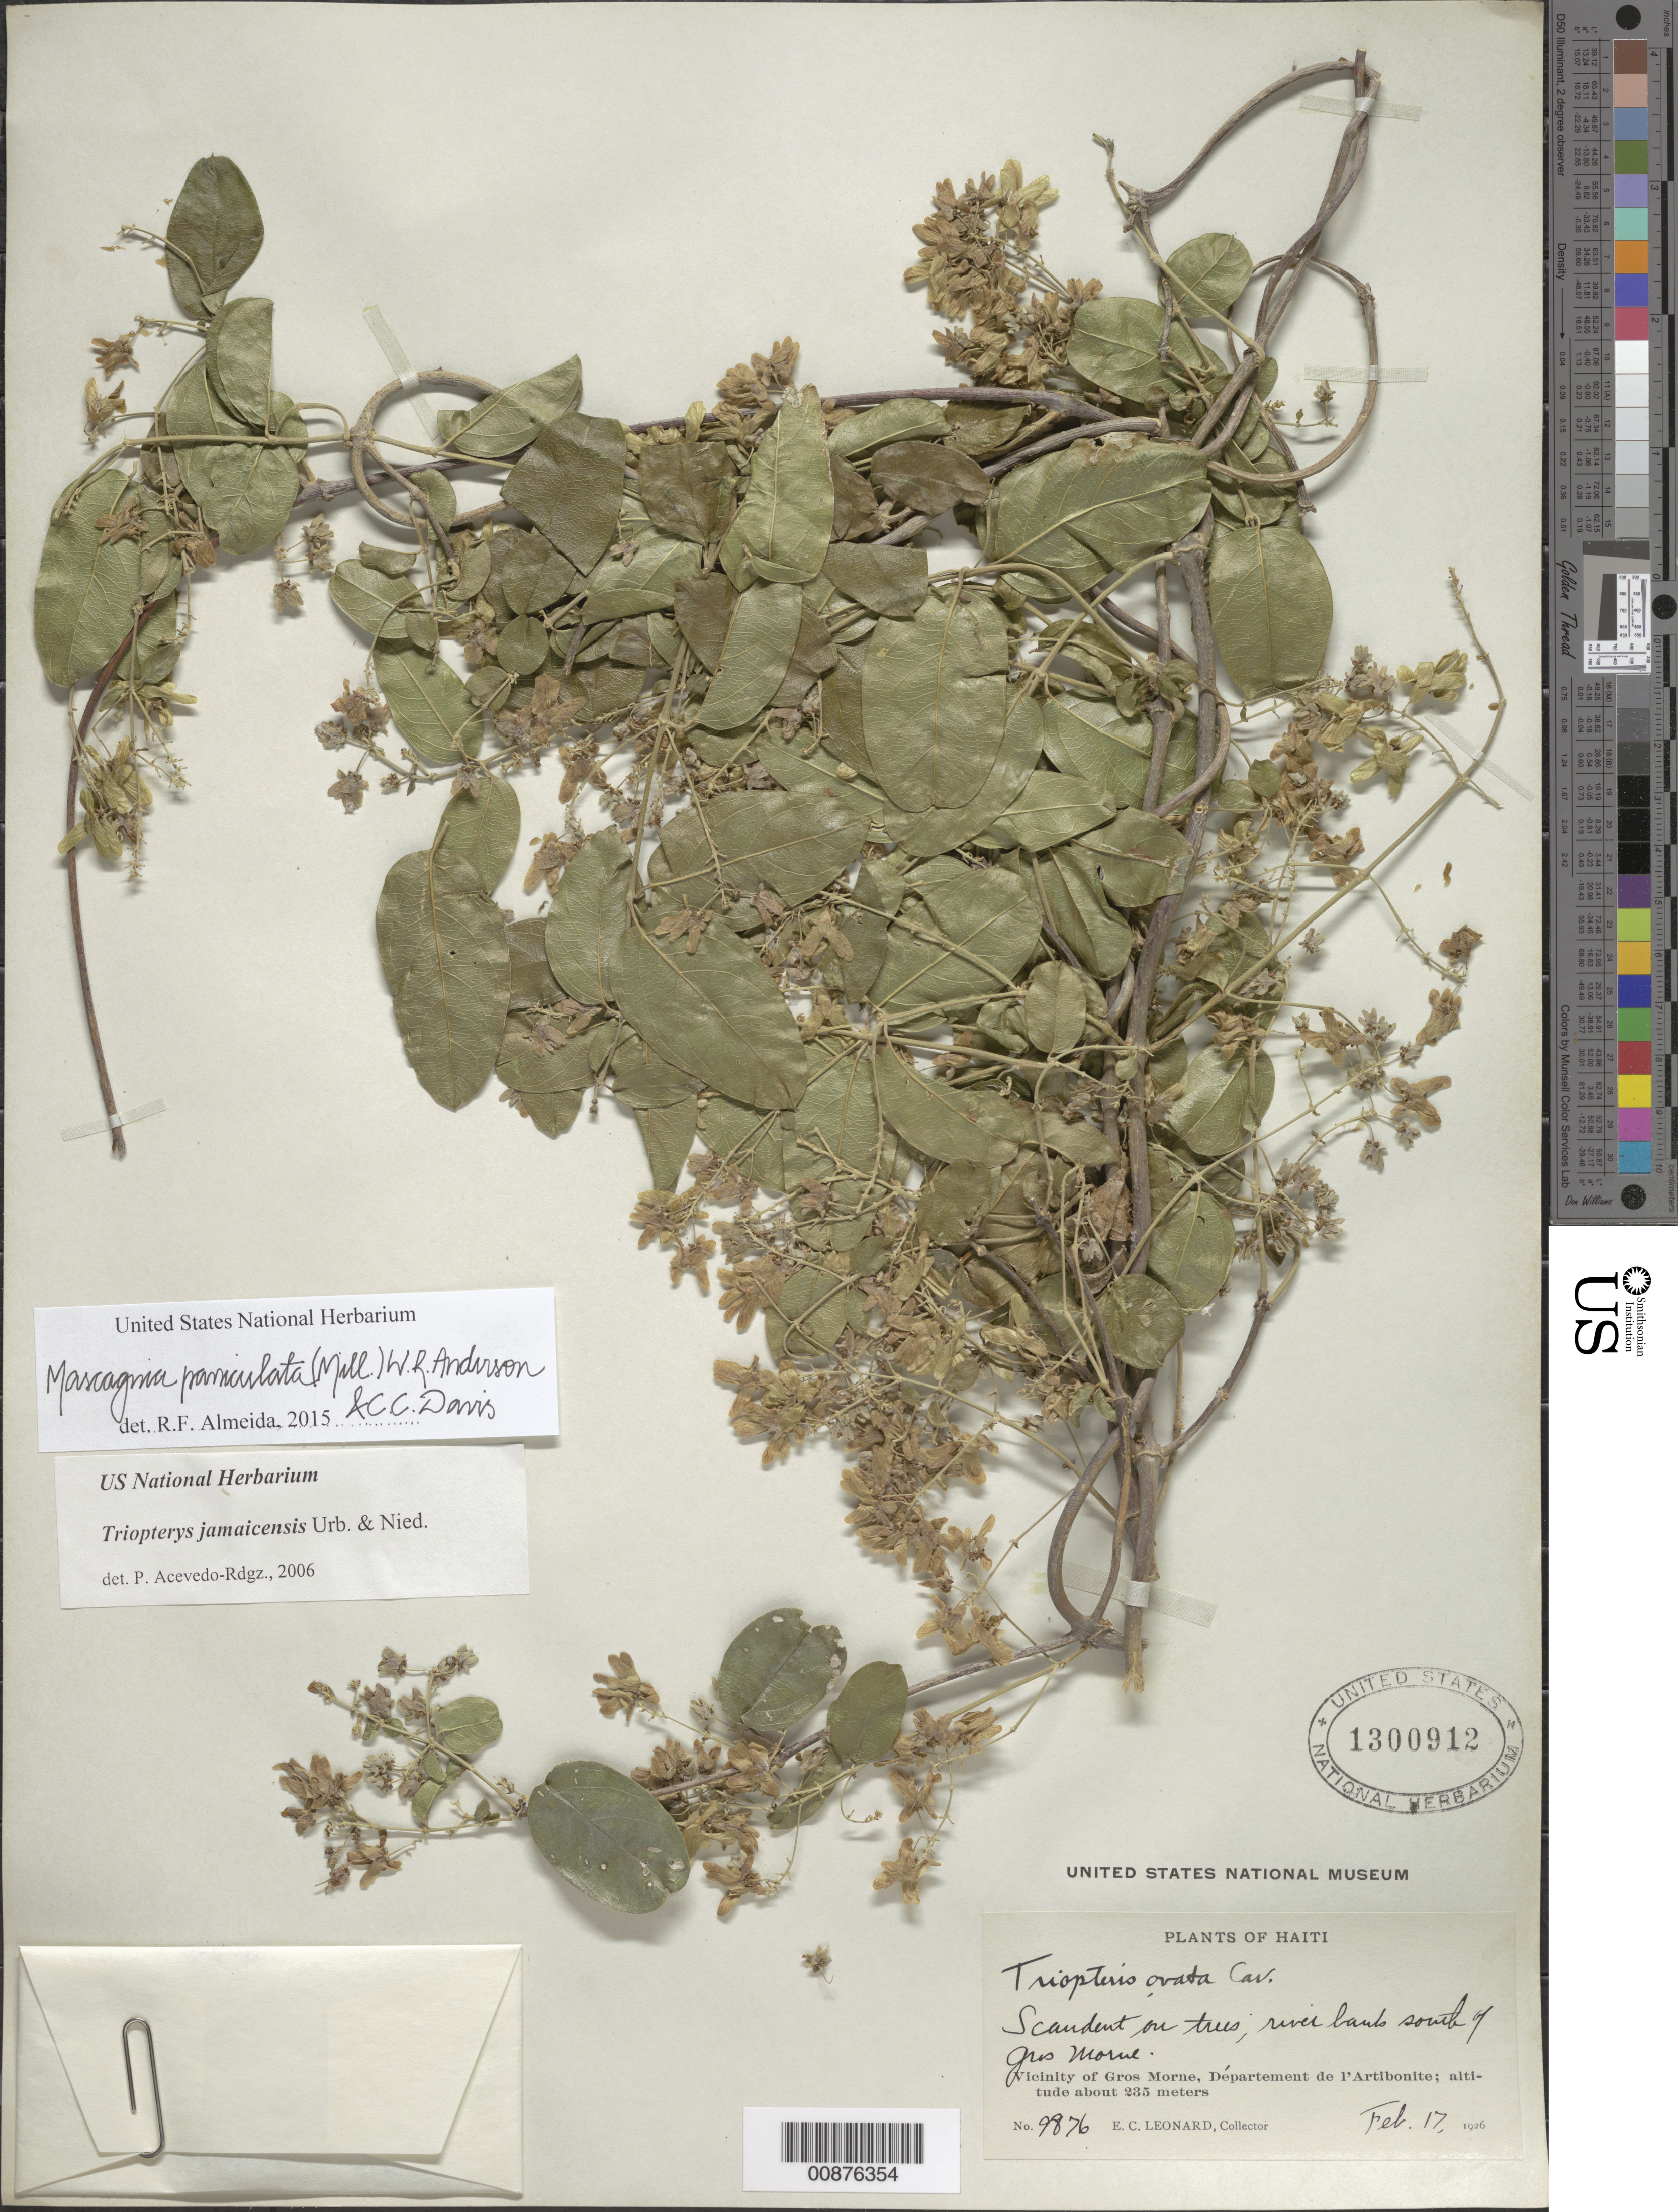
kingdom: Plantae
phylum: Tracheophyta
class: Magnoliopsida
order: Malpighiales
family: Malpighiaceae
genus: Mascagnia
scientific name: Mascagnia paniculata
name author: (Mill.) W.R. Anderson & C. Davis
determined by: De Almeida, R. F., (HUEFS), Universidade Estadual de Feira de Santana (BRAZIL)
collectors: E. C. Leonard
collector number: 9876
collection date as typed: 17 Feb 1926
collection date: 1926-02-17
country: Haiti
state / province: Artibonite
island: Hispaniola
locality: Vicinity of Gros Morne, S of town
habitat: On trees, river banks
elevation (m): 235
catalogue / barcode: US 1300912